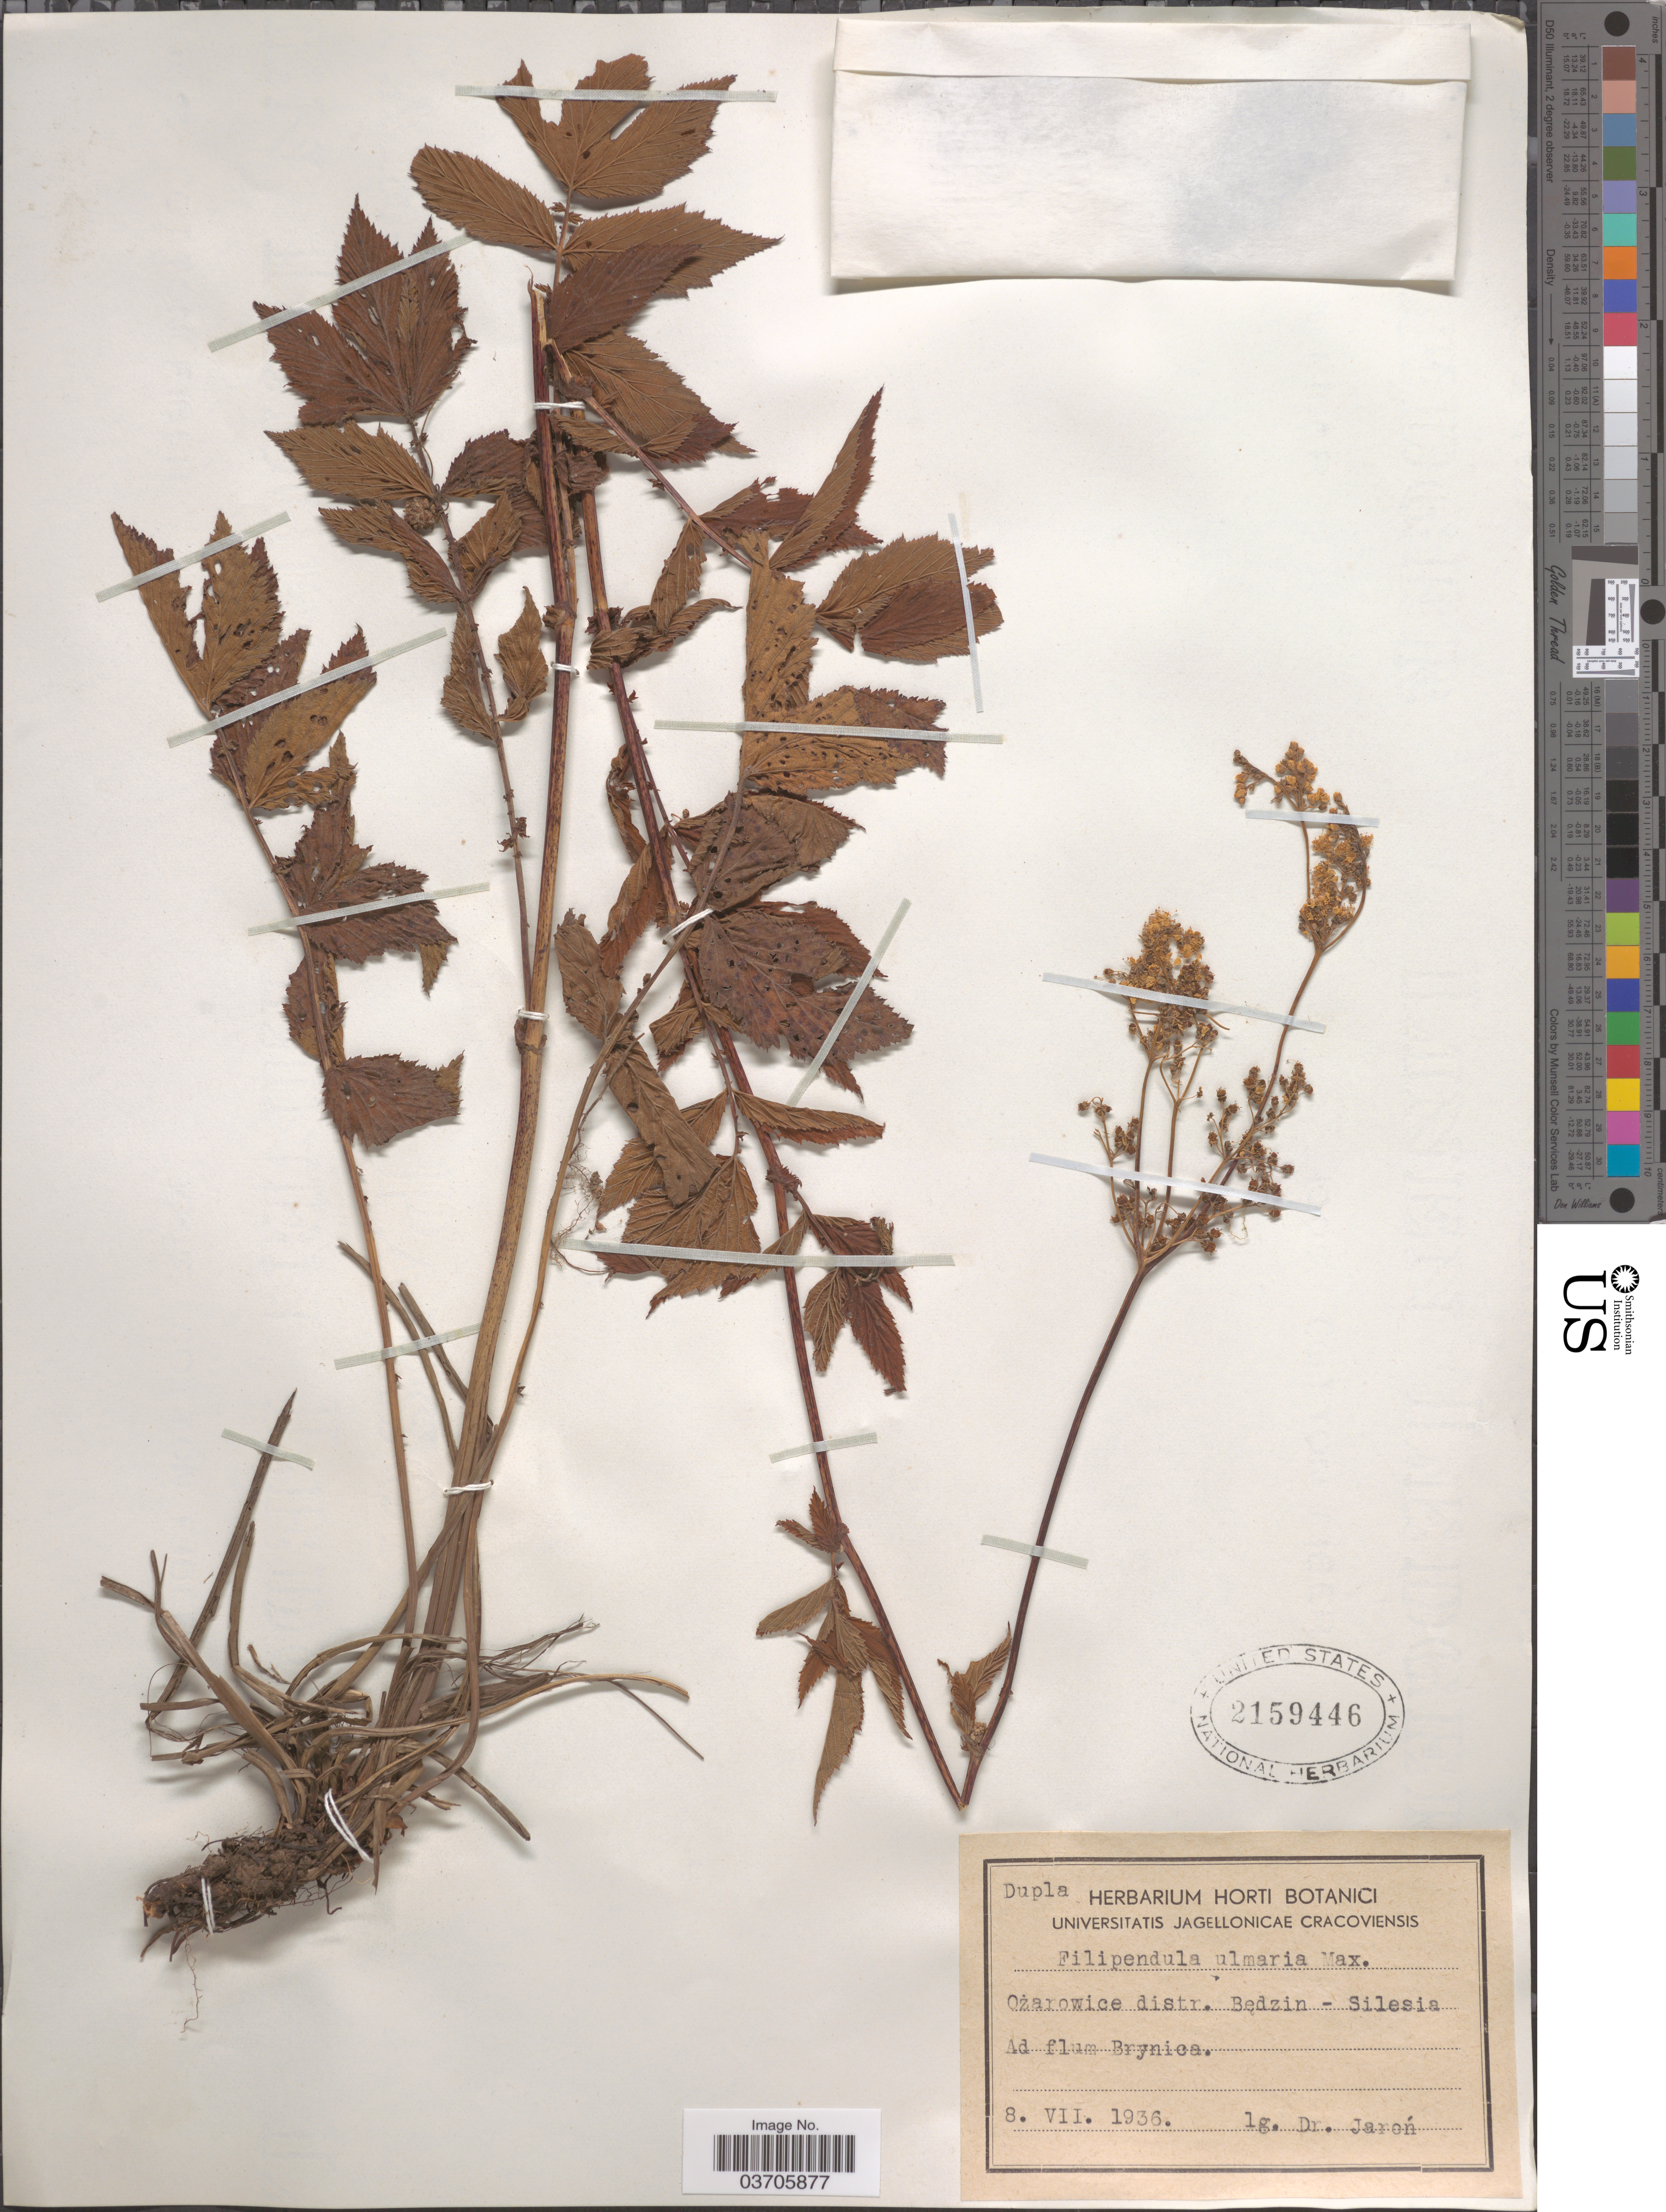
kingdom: Plantae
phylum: Tracheophyta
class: Magnoliopsida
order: Rosales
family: Rosaceae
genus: Filipendula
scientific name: Filipendula ulmaria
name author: (L.) Maxim.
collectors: Jaron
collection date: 1936-07-08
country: Poland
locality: Ozarowice distr. Bedzin - Silesia. Ad flum Brynica.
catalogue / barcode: US 2159446